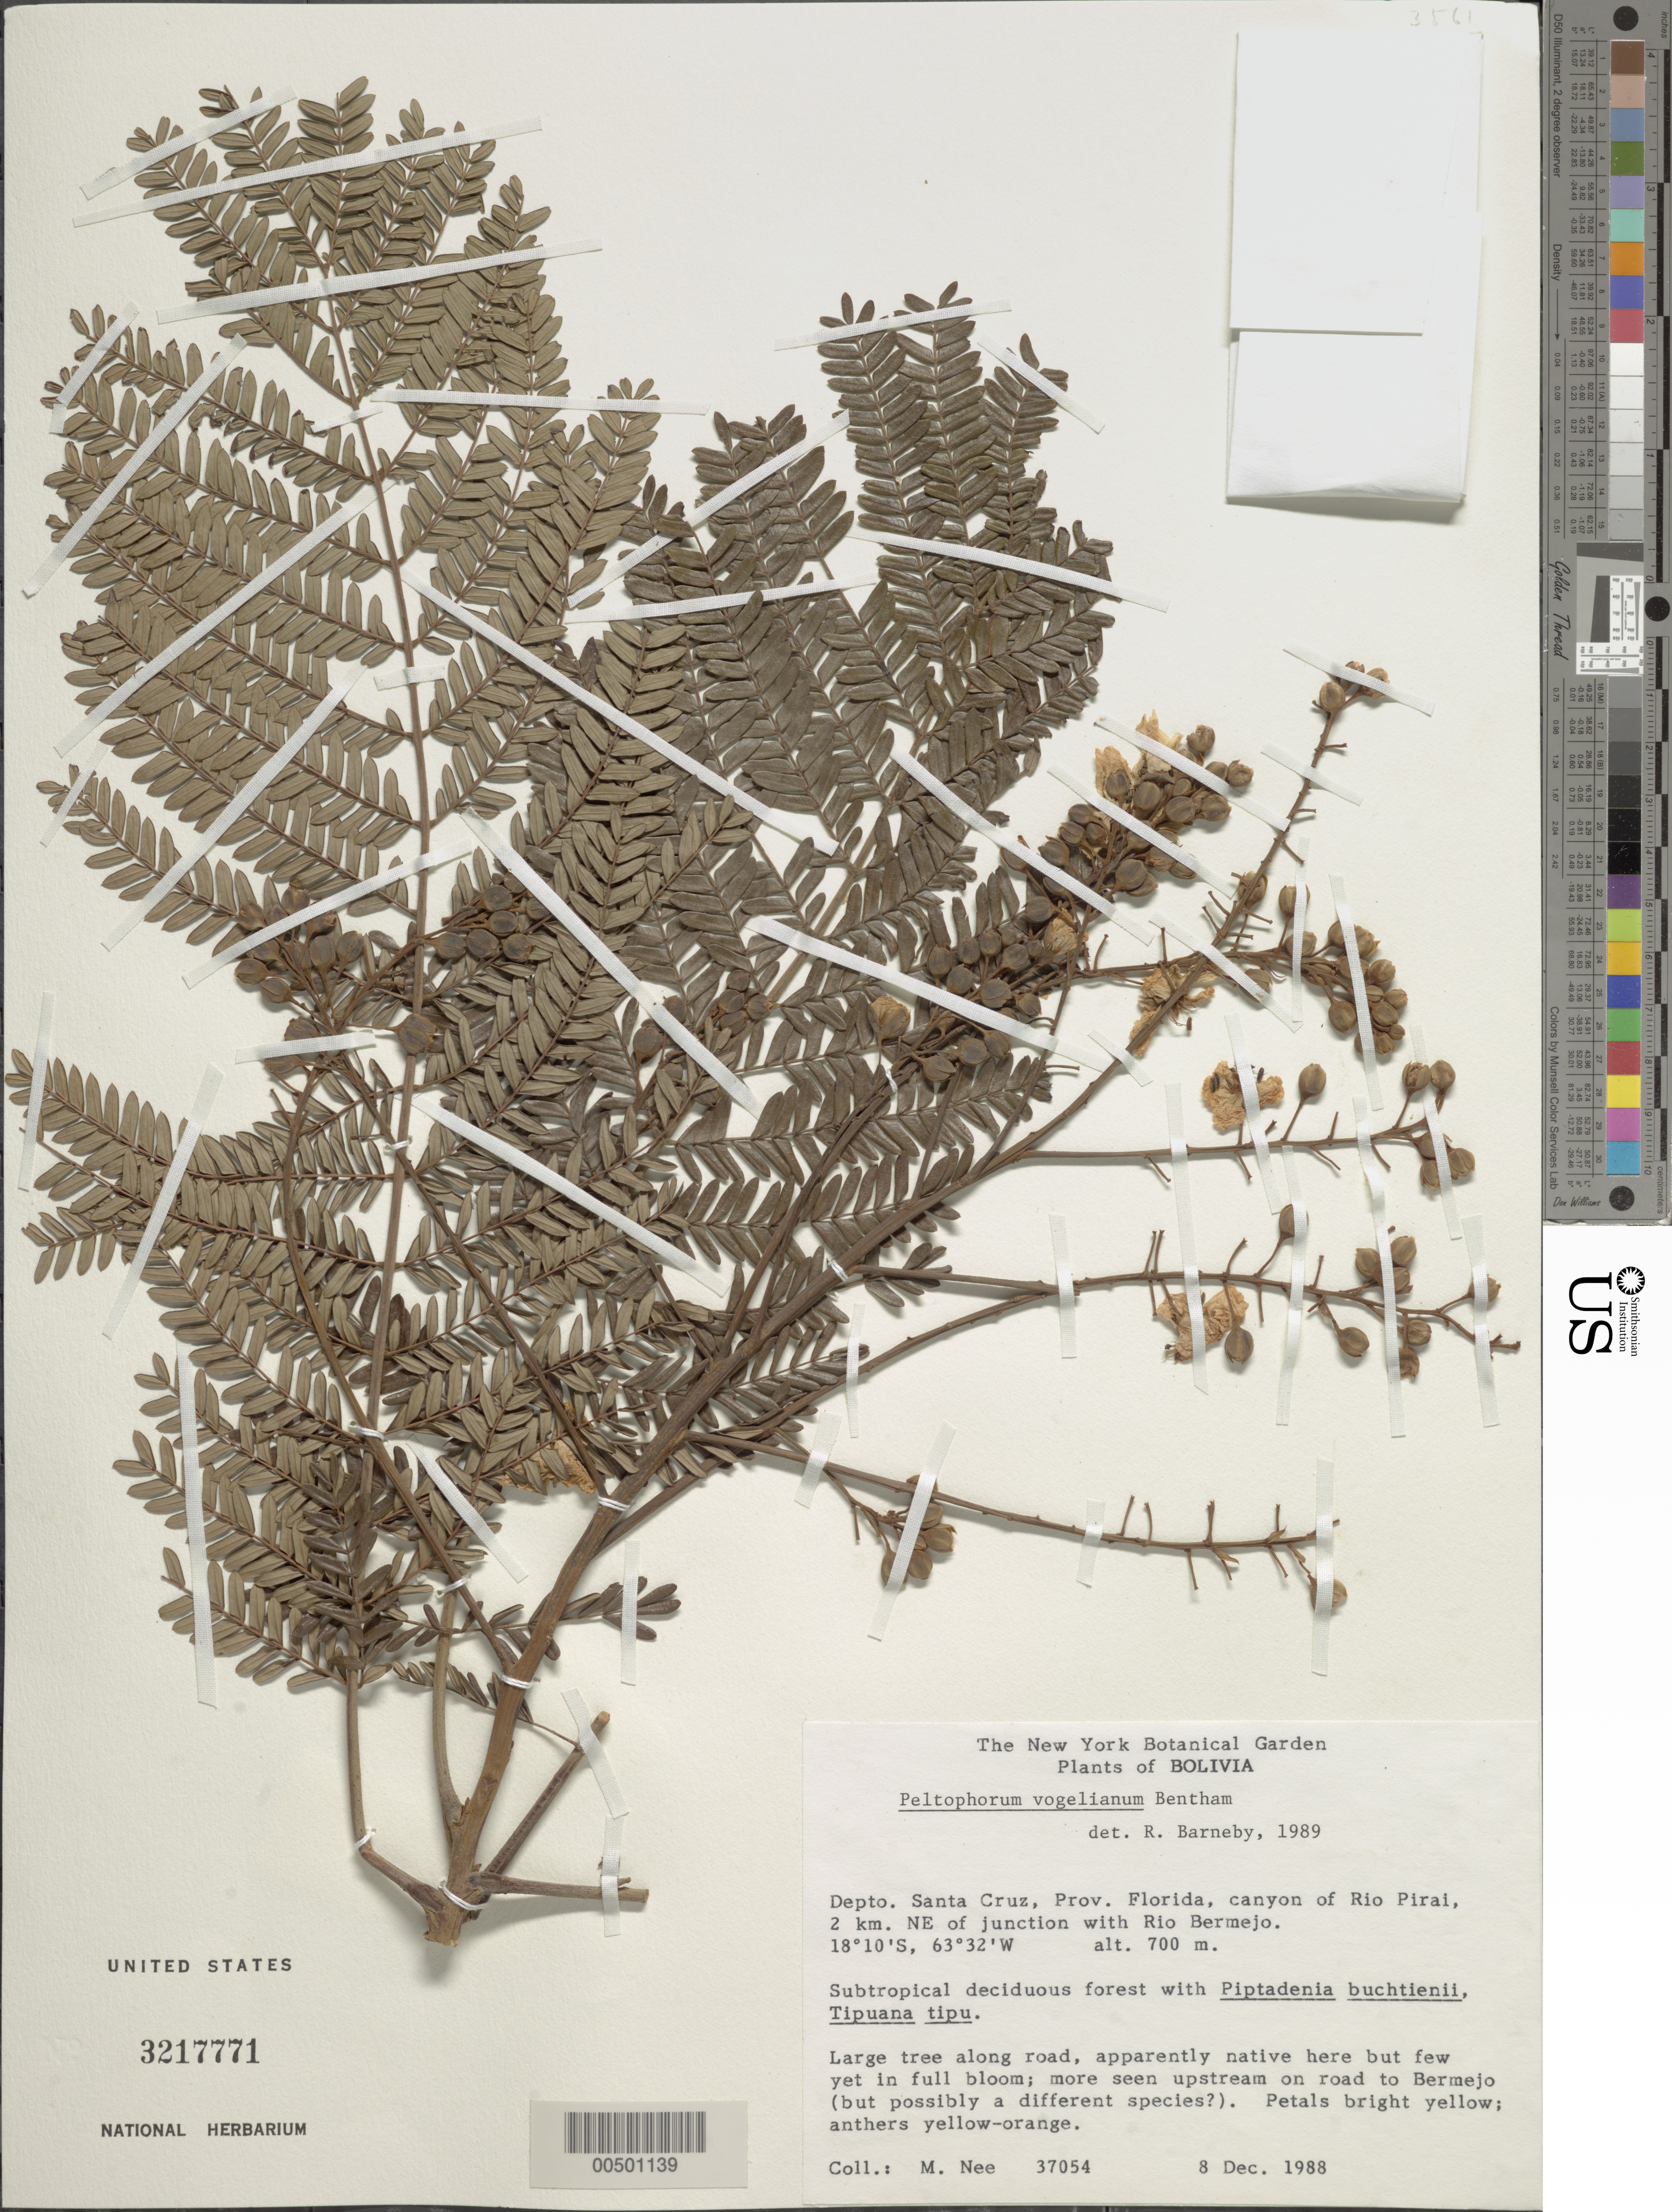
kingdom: Plantae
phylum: Tracheophyta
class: Magnoliopsida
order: Fabales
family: Fabaceae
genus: Peltophorum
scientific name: Peltophorum dubium var. dubium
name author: (Spreng.) Taub.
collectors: M. Nee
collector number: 37054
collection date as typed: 08 Dec 1988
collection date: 1988-12-08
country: Bolivia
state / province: Santa Cruz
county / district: Florida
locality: Canyon of the Rio Pirai, 2 km NE of junction with Rio Bermejo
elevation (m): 700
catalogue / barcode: US 3217771